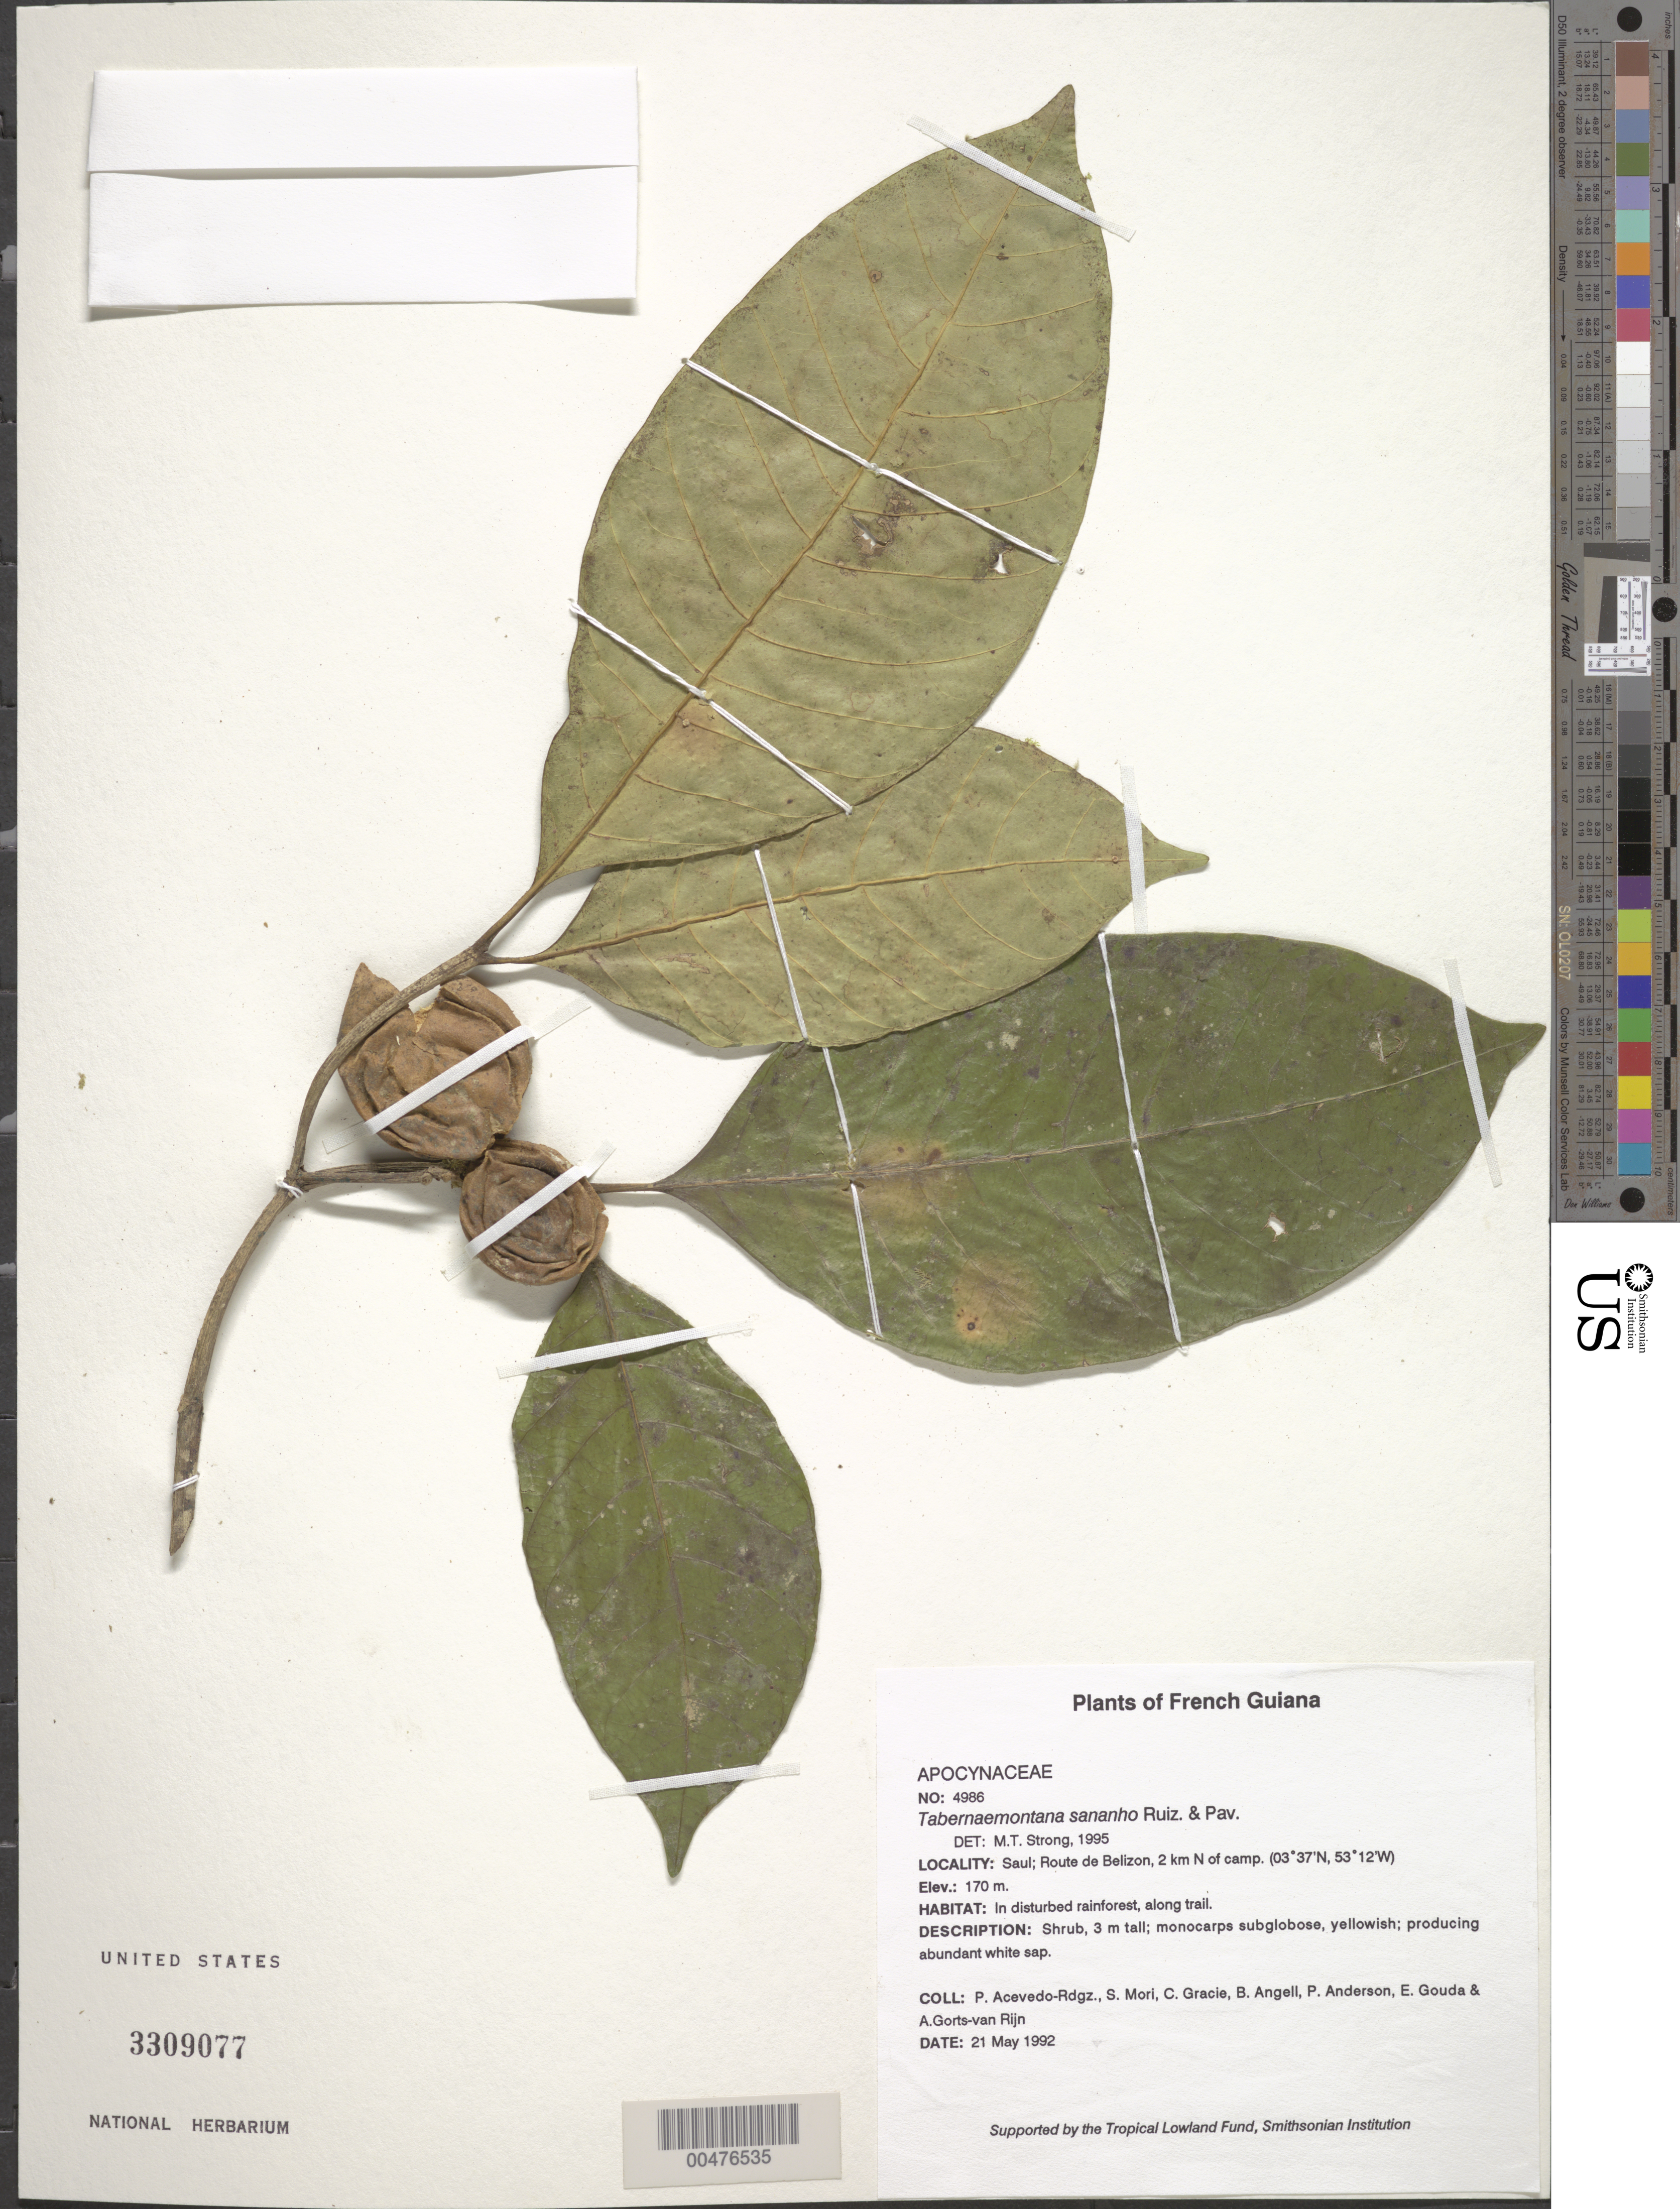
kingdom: Plantae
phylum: Tracheophyta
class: Magnoliopsida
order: Gentianales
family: Apocynaceae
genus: Tabernaemontana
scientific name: Tabernaemontana sananho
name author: Ruiz & Pav.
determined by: Strong, M. T., (US), Smithsonian Institution - National Museum of Natural History (UNITED STATES)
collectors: P. Acevedo-Rodr., S. Mori, C. A. Gracie, Bobbi Angell, P. Anderson, E. J. Gouda & A. .R. A. Görts-van Rijn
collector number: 4986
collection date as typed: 21 May 1992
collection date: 1992-05-21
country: French Guiana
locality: Saul; Route de Belizon, 2 km N of camp.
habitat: In disturbed rainforest, along trail.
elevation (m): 170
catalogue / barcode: US 3309077